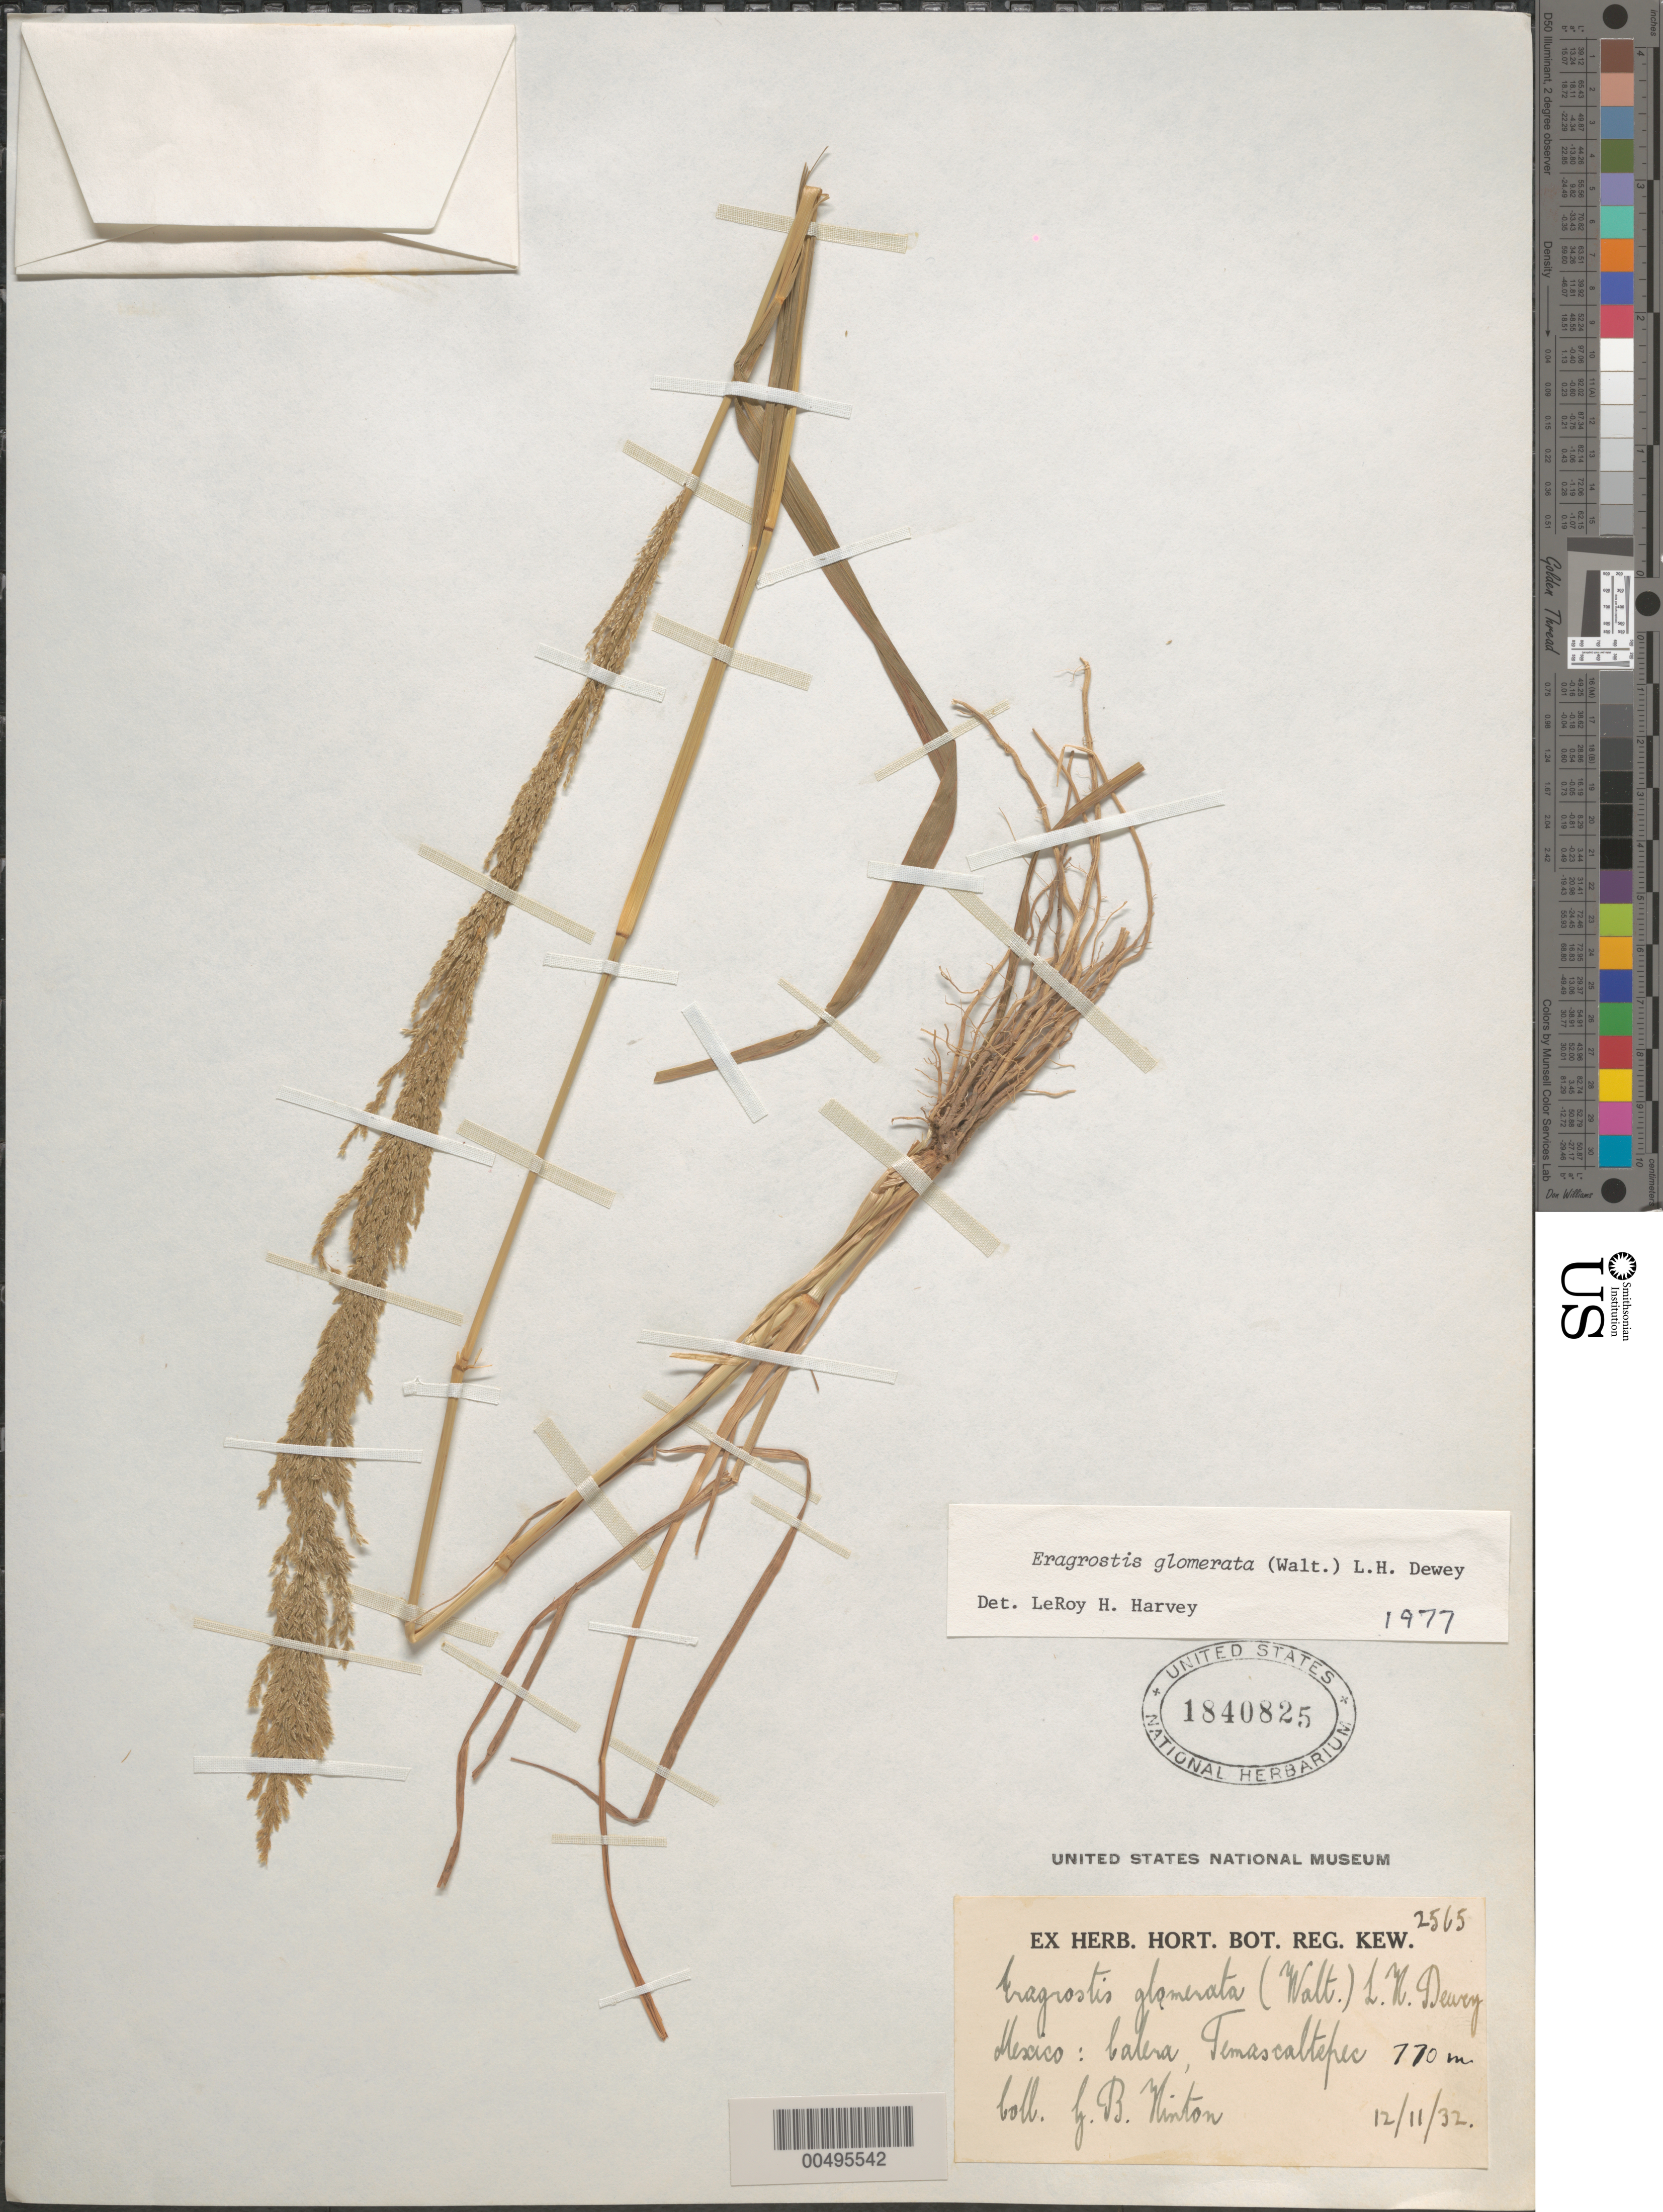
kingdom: Plantae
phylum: Tracheophyta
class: Liliopsida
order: Poales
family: Poaceae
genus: Eragrostis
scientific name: Eragrostis japonica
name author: (Thunb.) Trin.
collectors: G. B. Hinton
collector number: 2565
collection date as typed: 12 Nov 1932 or 11 Dec 1932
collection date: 1932-11-12 or 1932-12-11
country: Mexico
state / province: México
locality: Calera, Temascaltepec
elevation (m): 770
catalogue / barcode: US 1840825